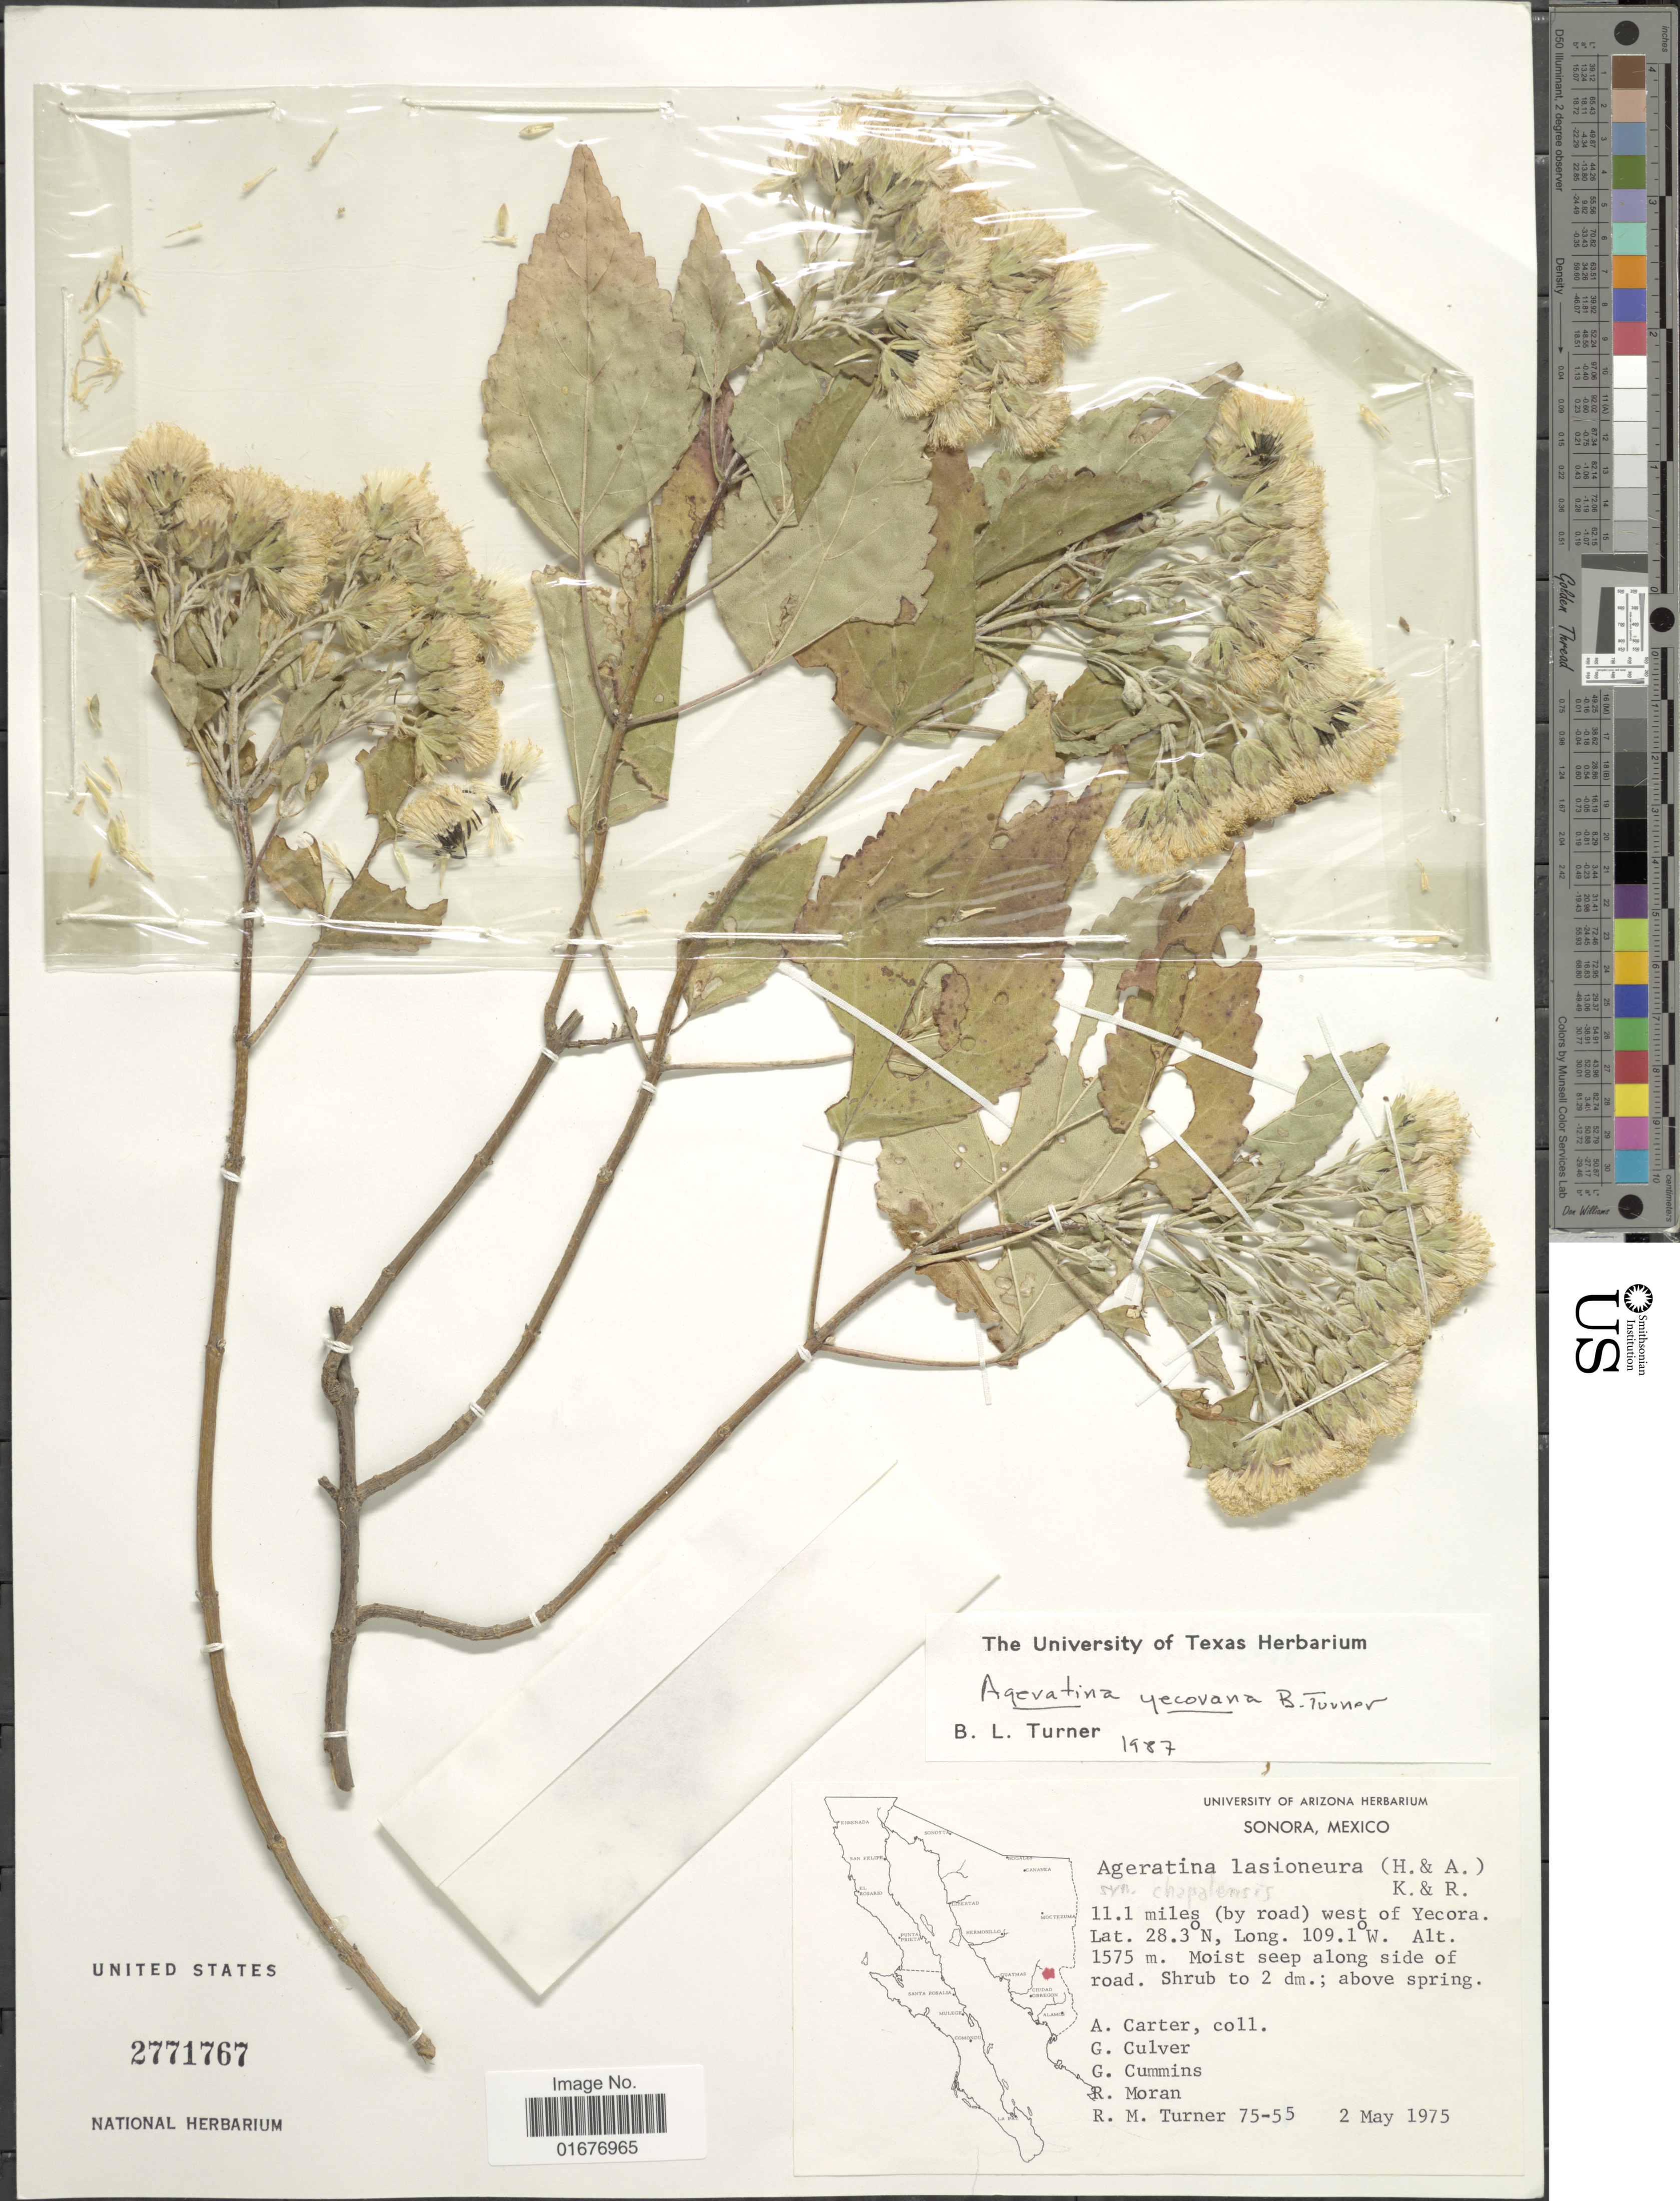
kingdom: Plantae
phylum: Tracheophyta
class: Magnoliopsida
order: Asterales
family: Asteraceae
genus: Ageratina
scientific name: Ageratina yecovana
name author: B.L. Turner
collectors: A. Carter, G. Culver, G. Cummins, R. Moran & et al.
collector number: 75-55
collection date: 1975-05-02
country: Mexico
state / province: Sonora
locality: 11.1 miles (by road) west of Yecora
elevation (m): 1575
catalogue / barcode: US 2771767